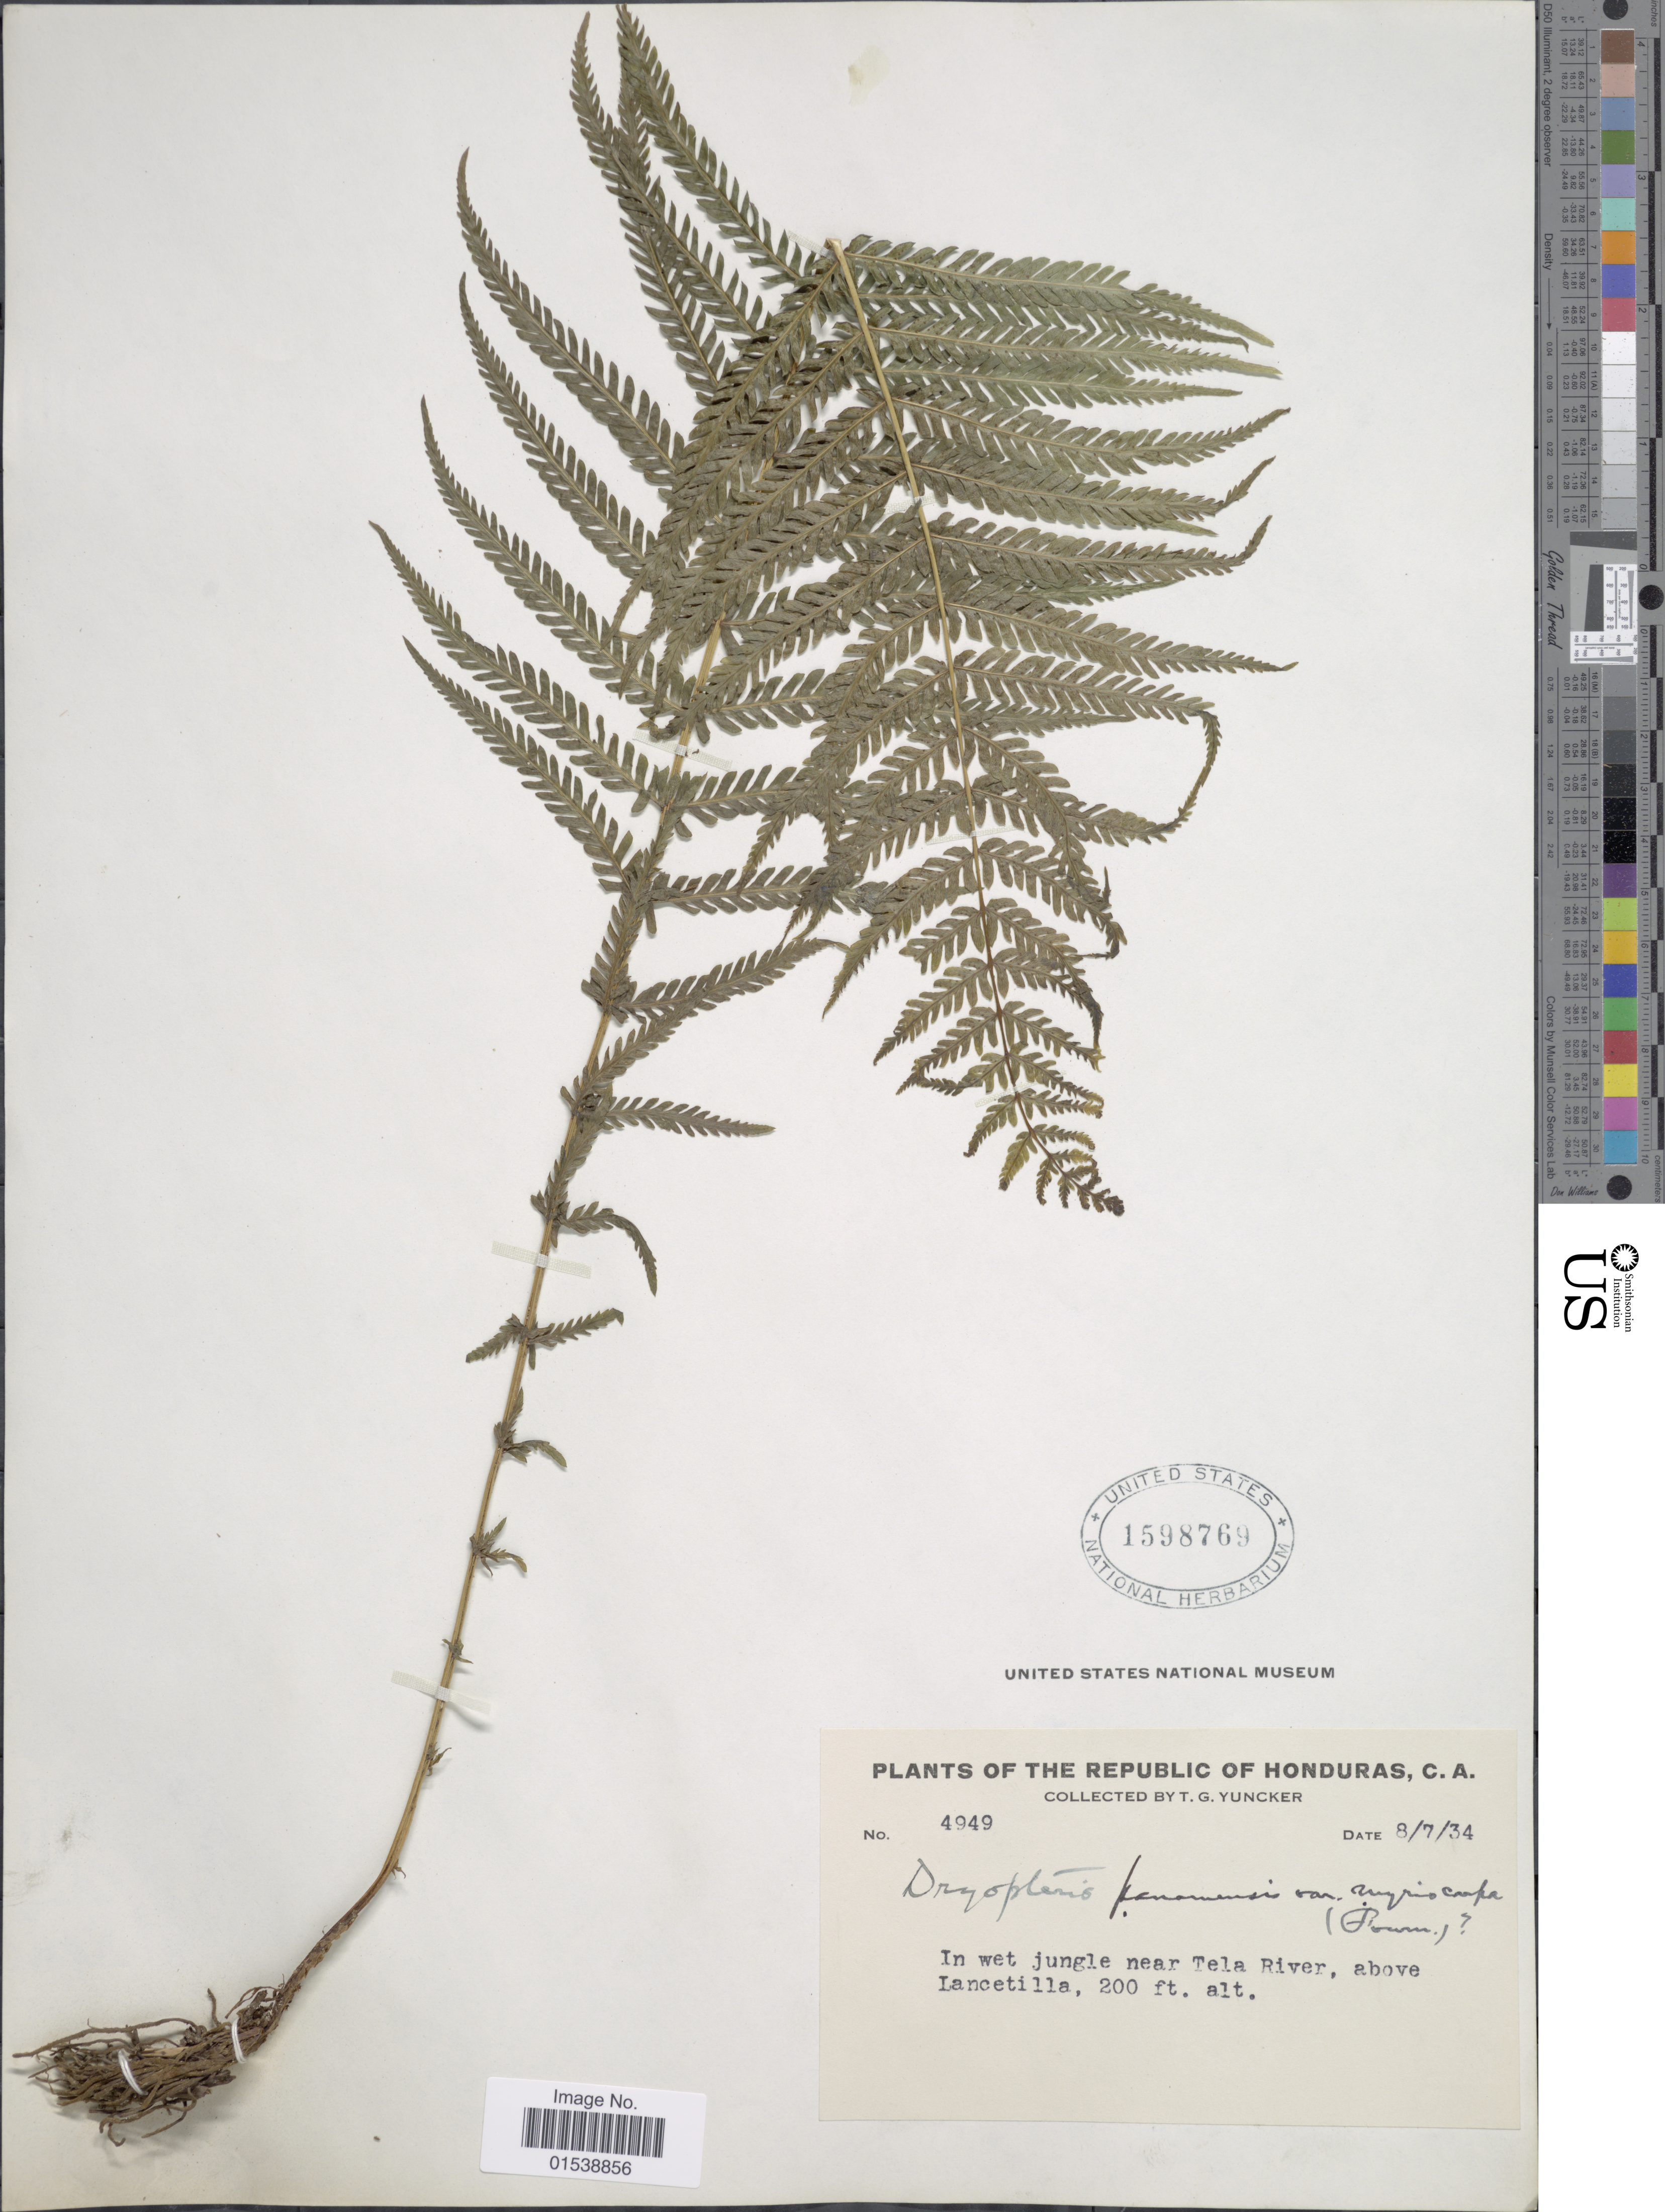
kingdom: Plantae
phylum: Tracheophyta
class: Polypodiopsida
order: Polypodiales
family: Thelypteridaceae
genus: Amauropelta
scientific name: Amauropelta resinifera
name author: (Desv.) Pic. Serm.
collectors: T. G. Yuncker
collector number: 4949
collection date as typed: Transcribed d/m/y: 8/7/34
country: Honduras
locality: Republic of Honduras, C. A., in wet jungle near Tela River, above Lancetilla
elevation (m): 61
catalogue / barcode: US 1598769